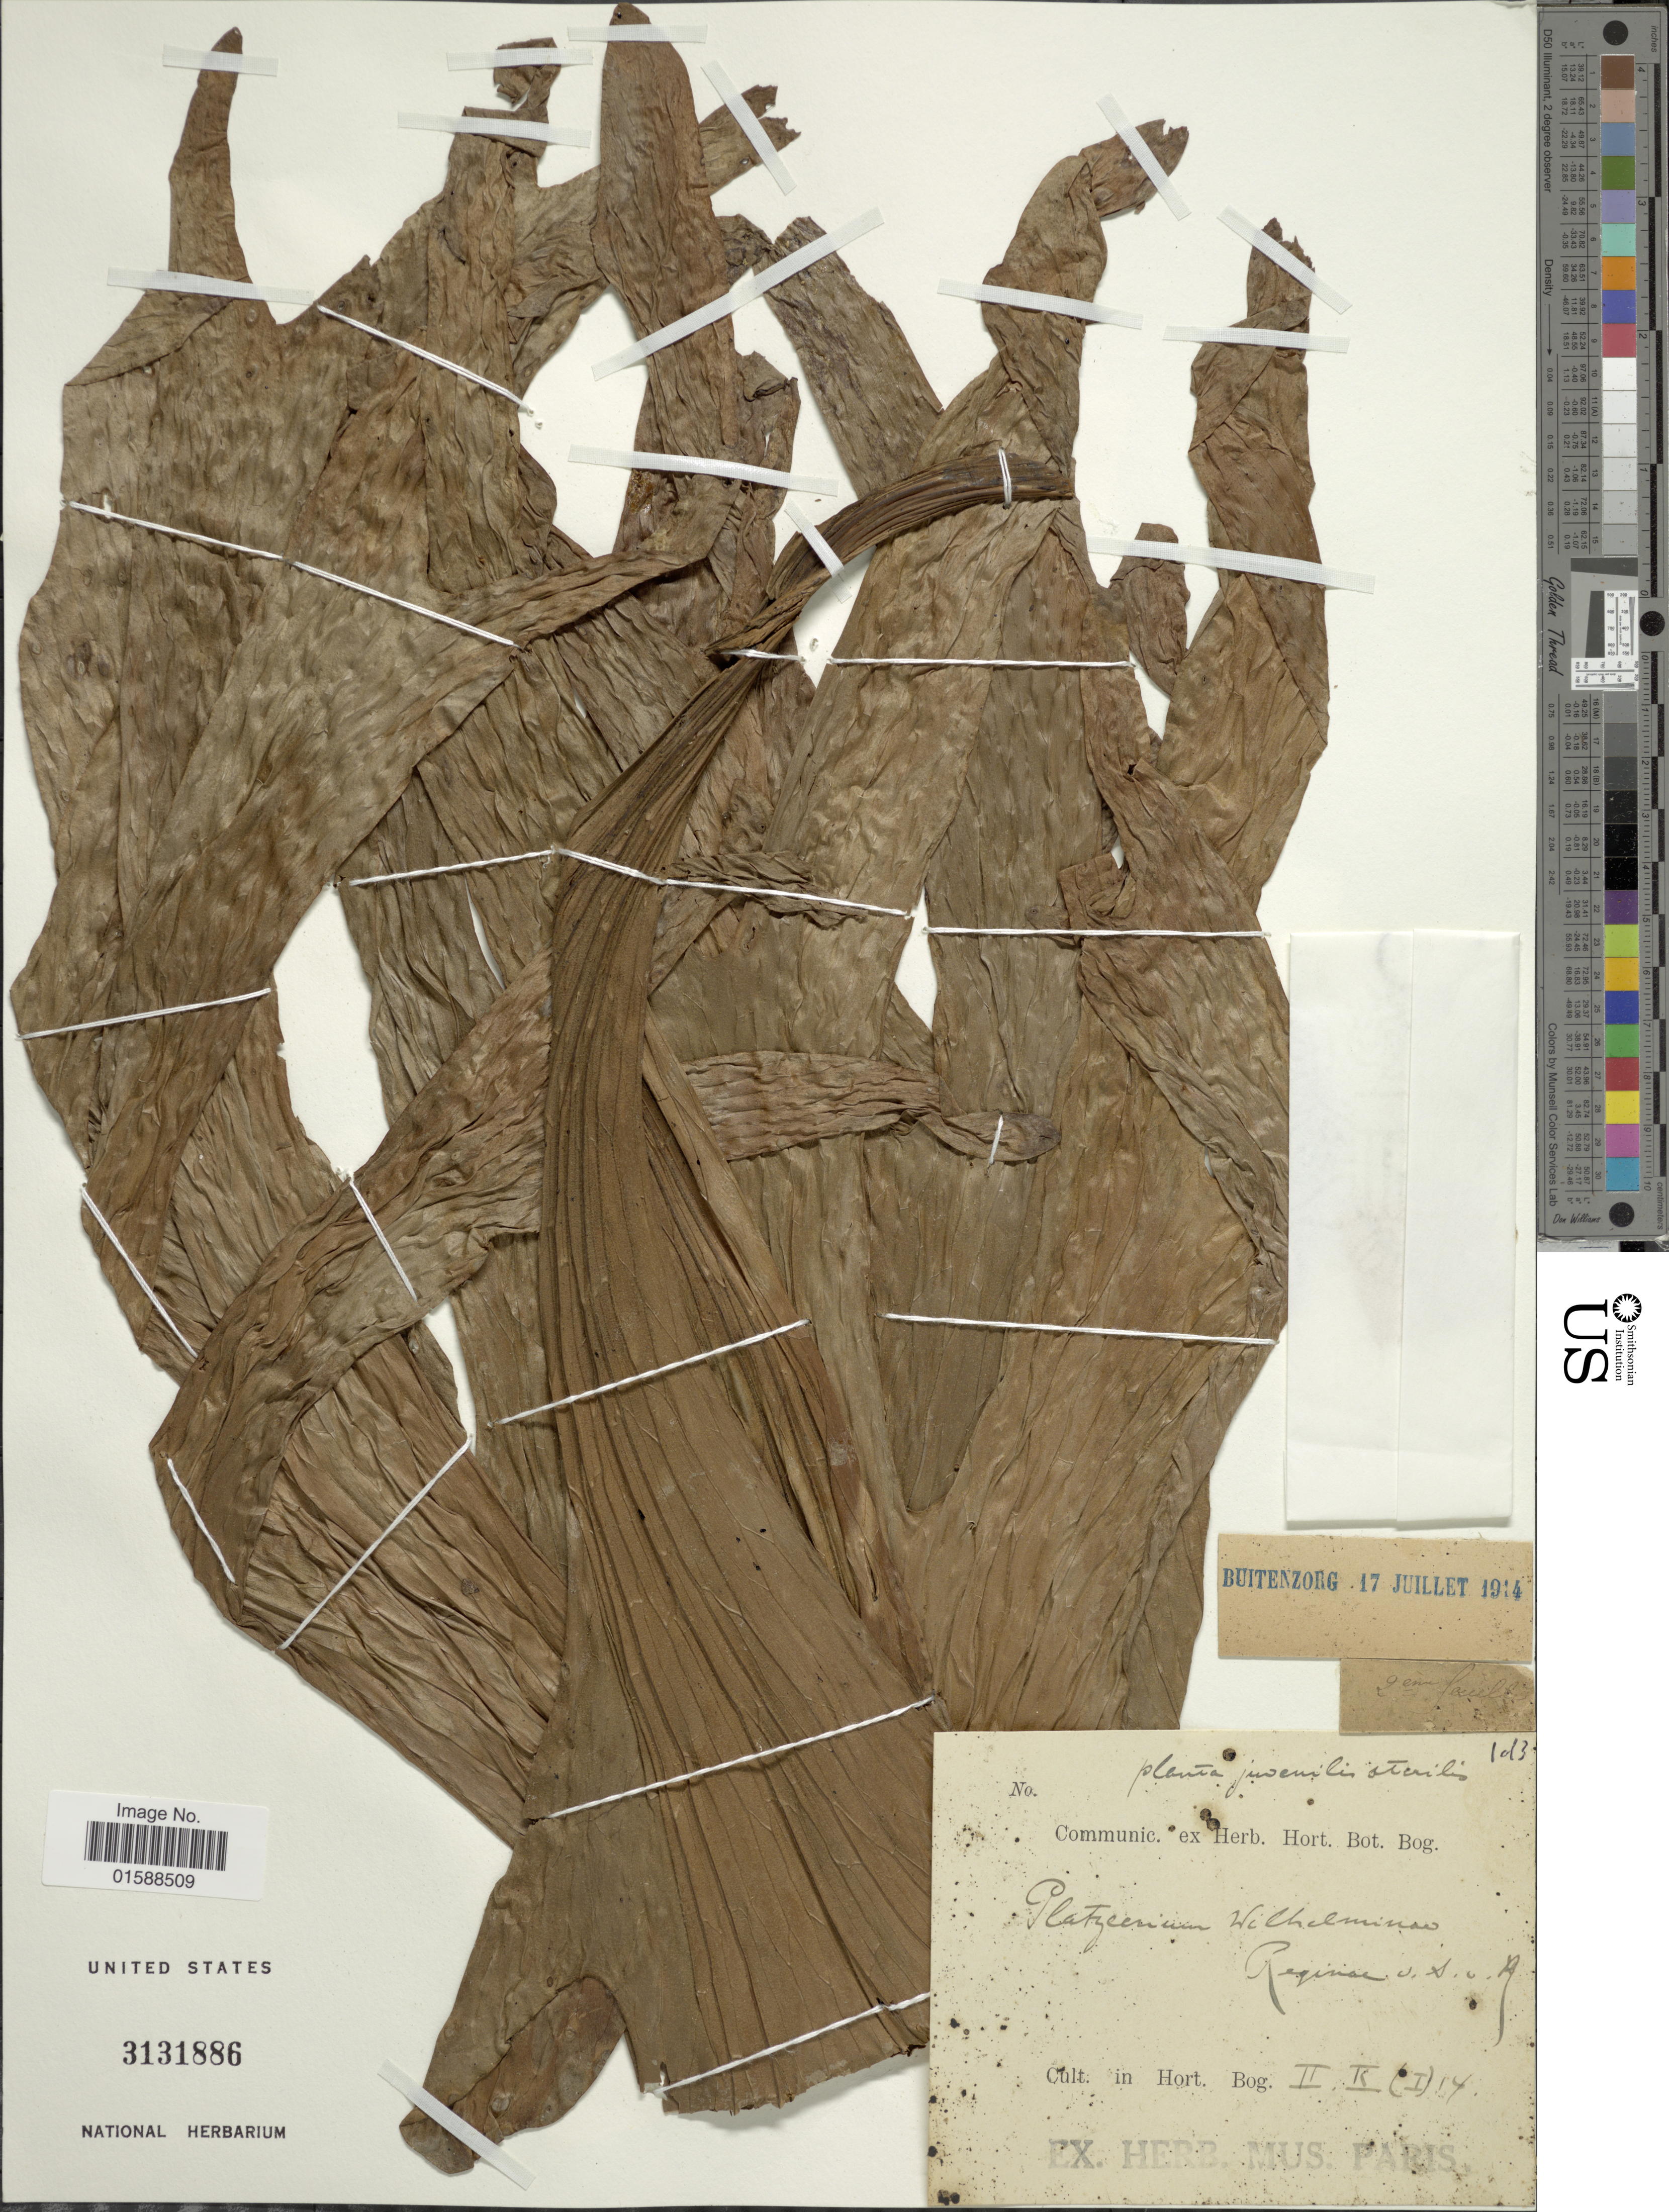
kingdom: Plantae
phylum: Tracheophyta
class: Polypodiopsida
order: Polypodiales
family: Polypodiaceae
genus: Platycerium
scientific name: Platycerium wandae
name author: Racib.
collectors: ex herb. Mus. Paris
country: Indonesia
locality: Hort. Bog.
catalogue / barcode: US 3131886